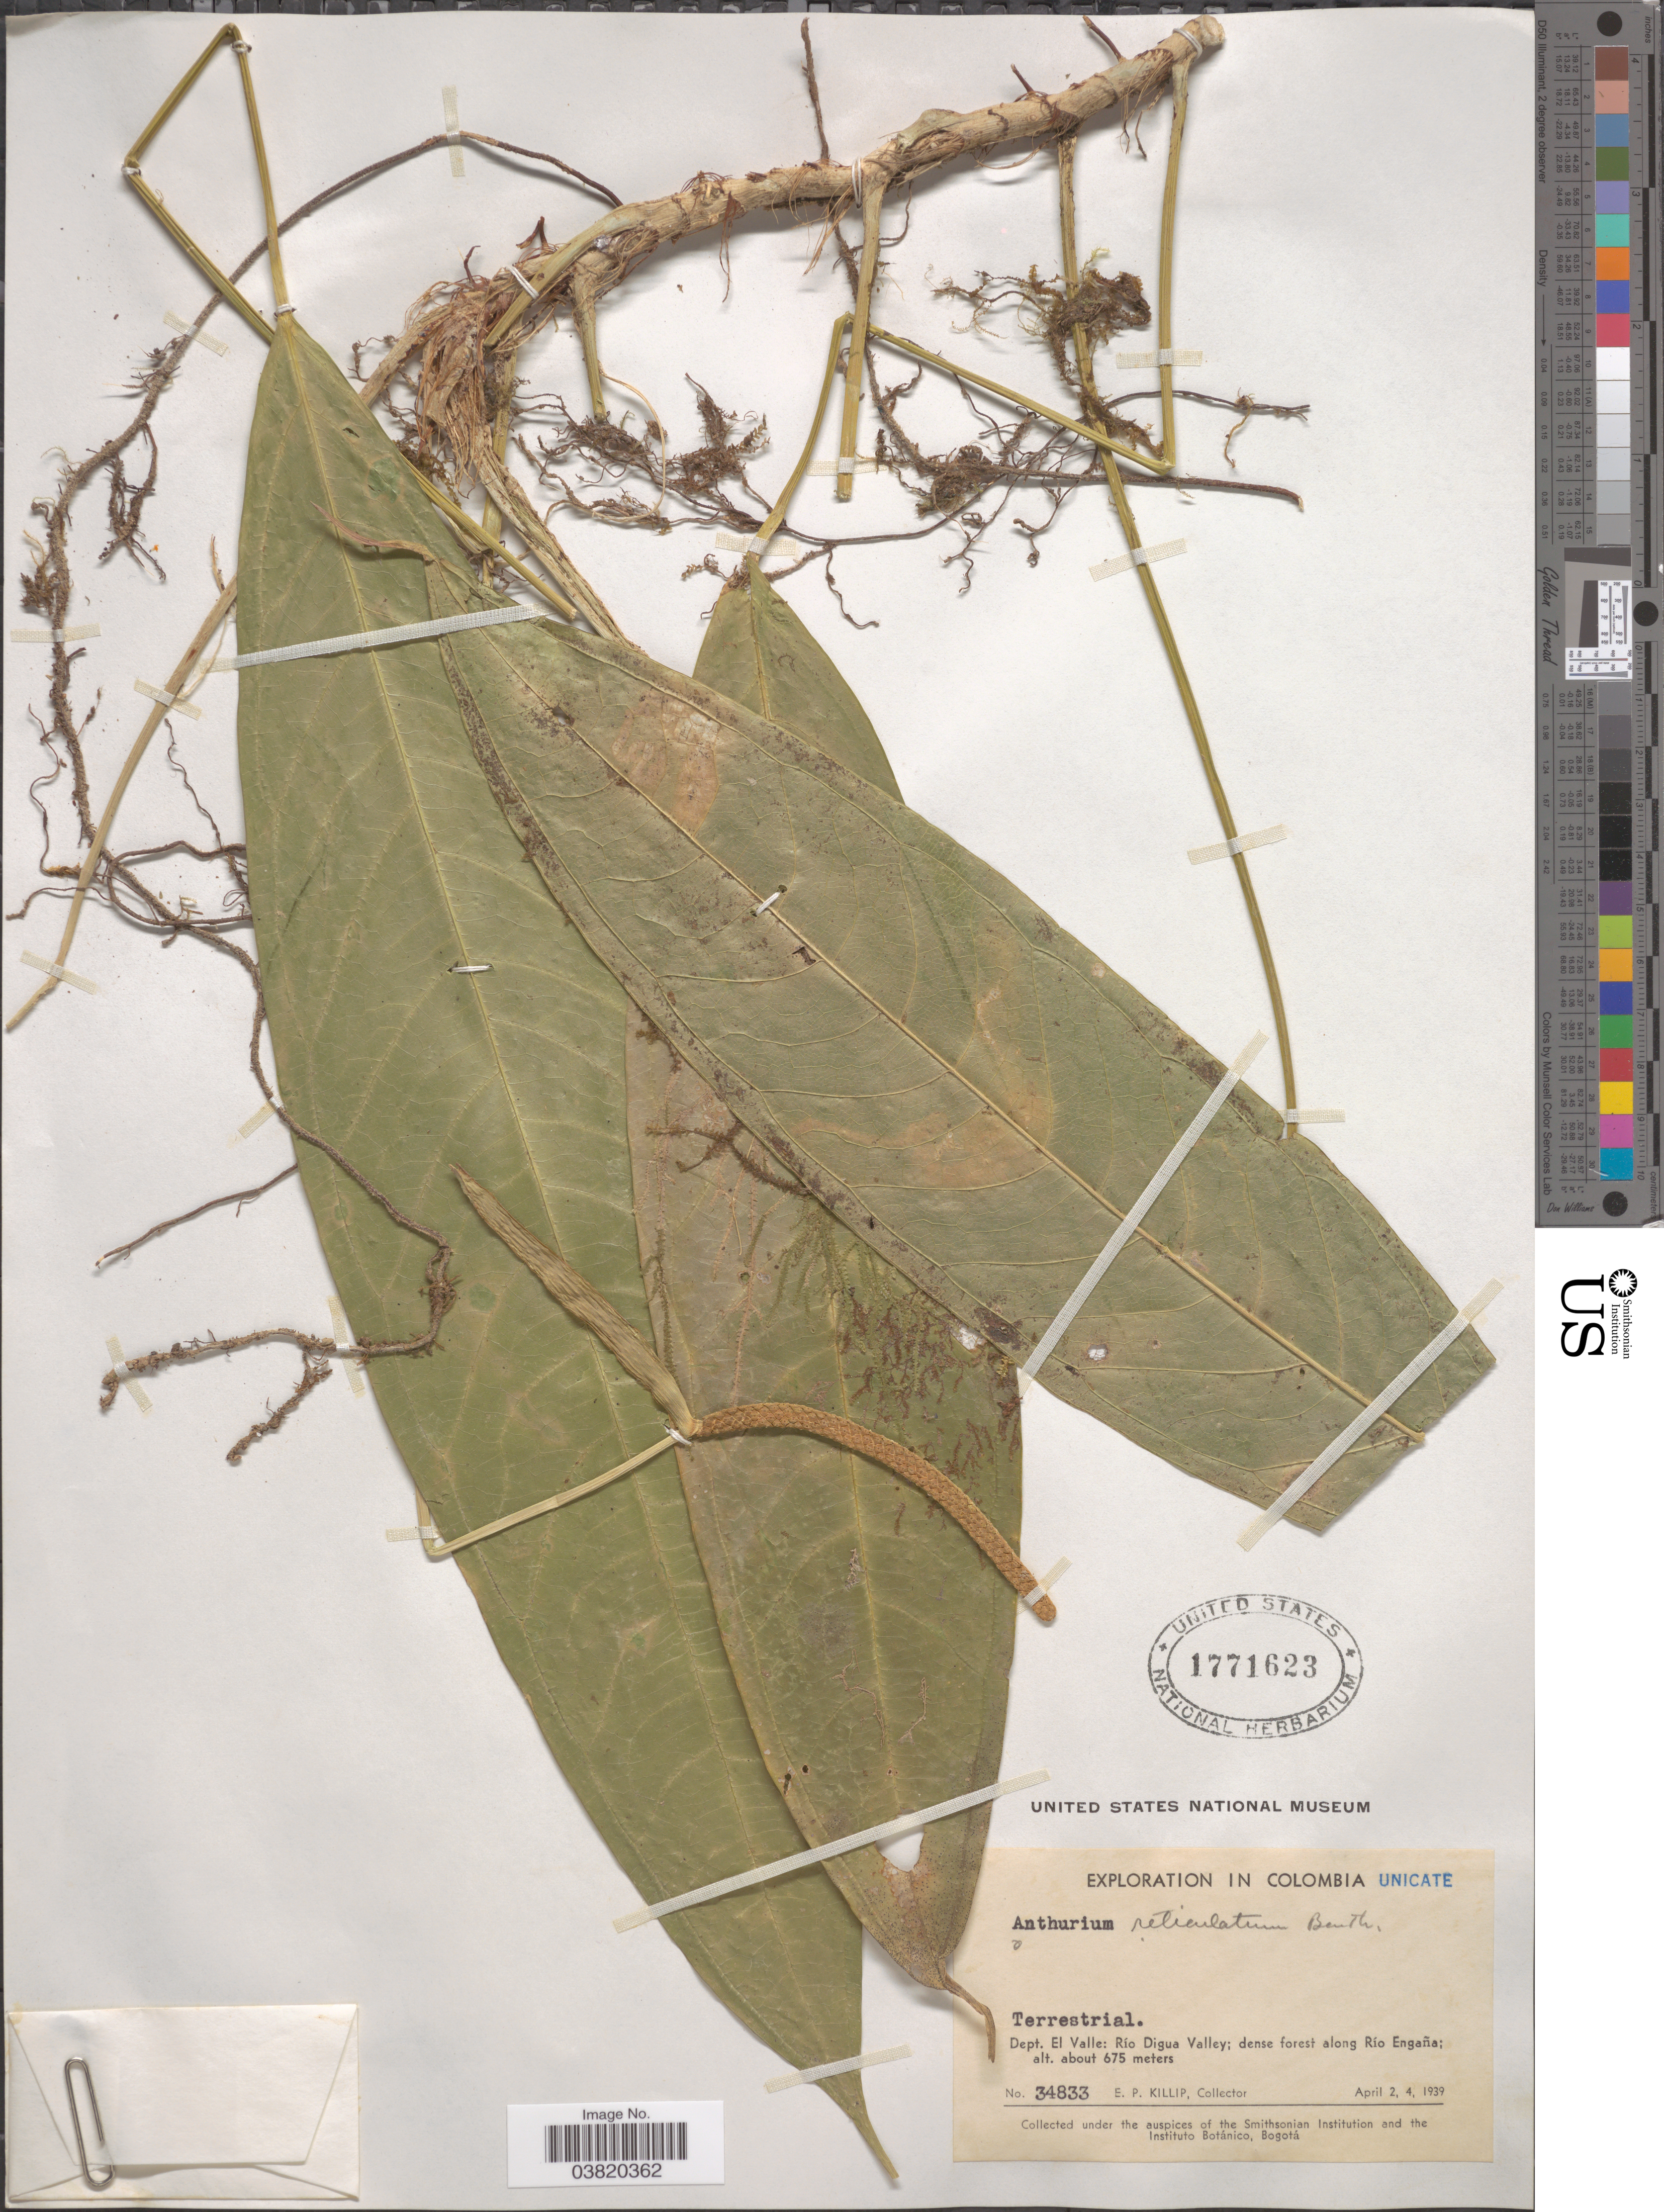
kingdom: Plantae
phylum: Tracheophyta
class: Liliopsida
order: Alismatales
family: Araceae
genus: Anthurium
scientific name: Anthurium reticulatum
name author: Benth.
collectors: E. P. Killip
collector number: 34833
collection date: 1939-04-02/1939-04-04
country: Colombia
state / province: Valle del Cauca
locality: Dept. El Valle: Río Digua Valley; along Río Engaña.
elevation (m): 675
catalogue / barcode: US 1771623